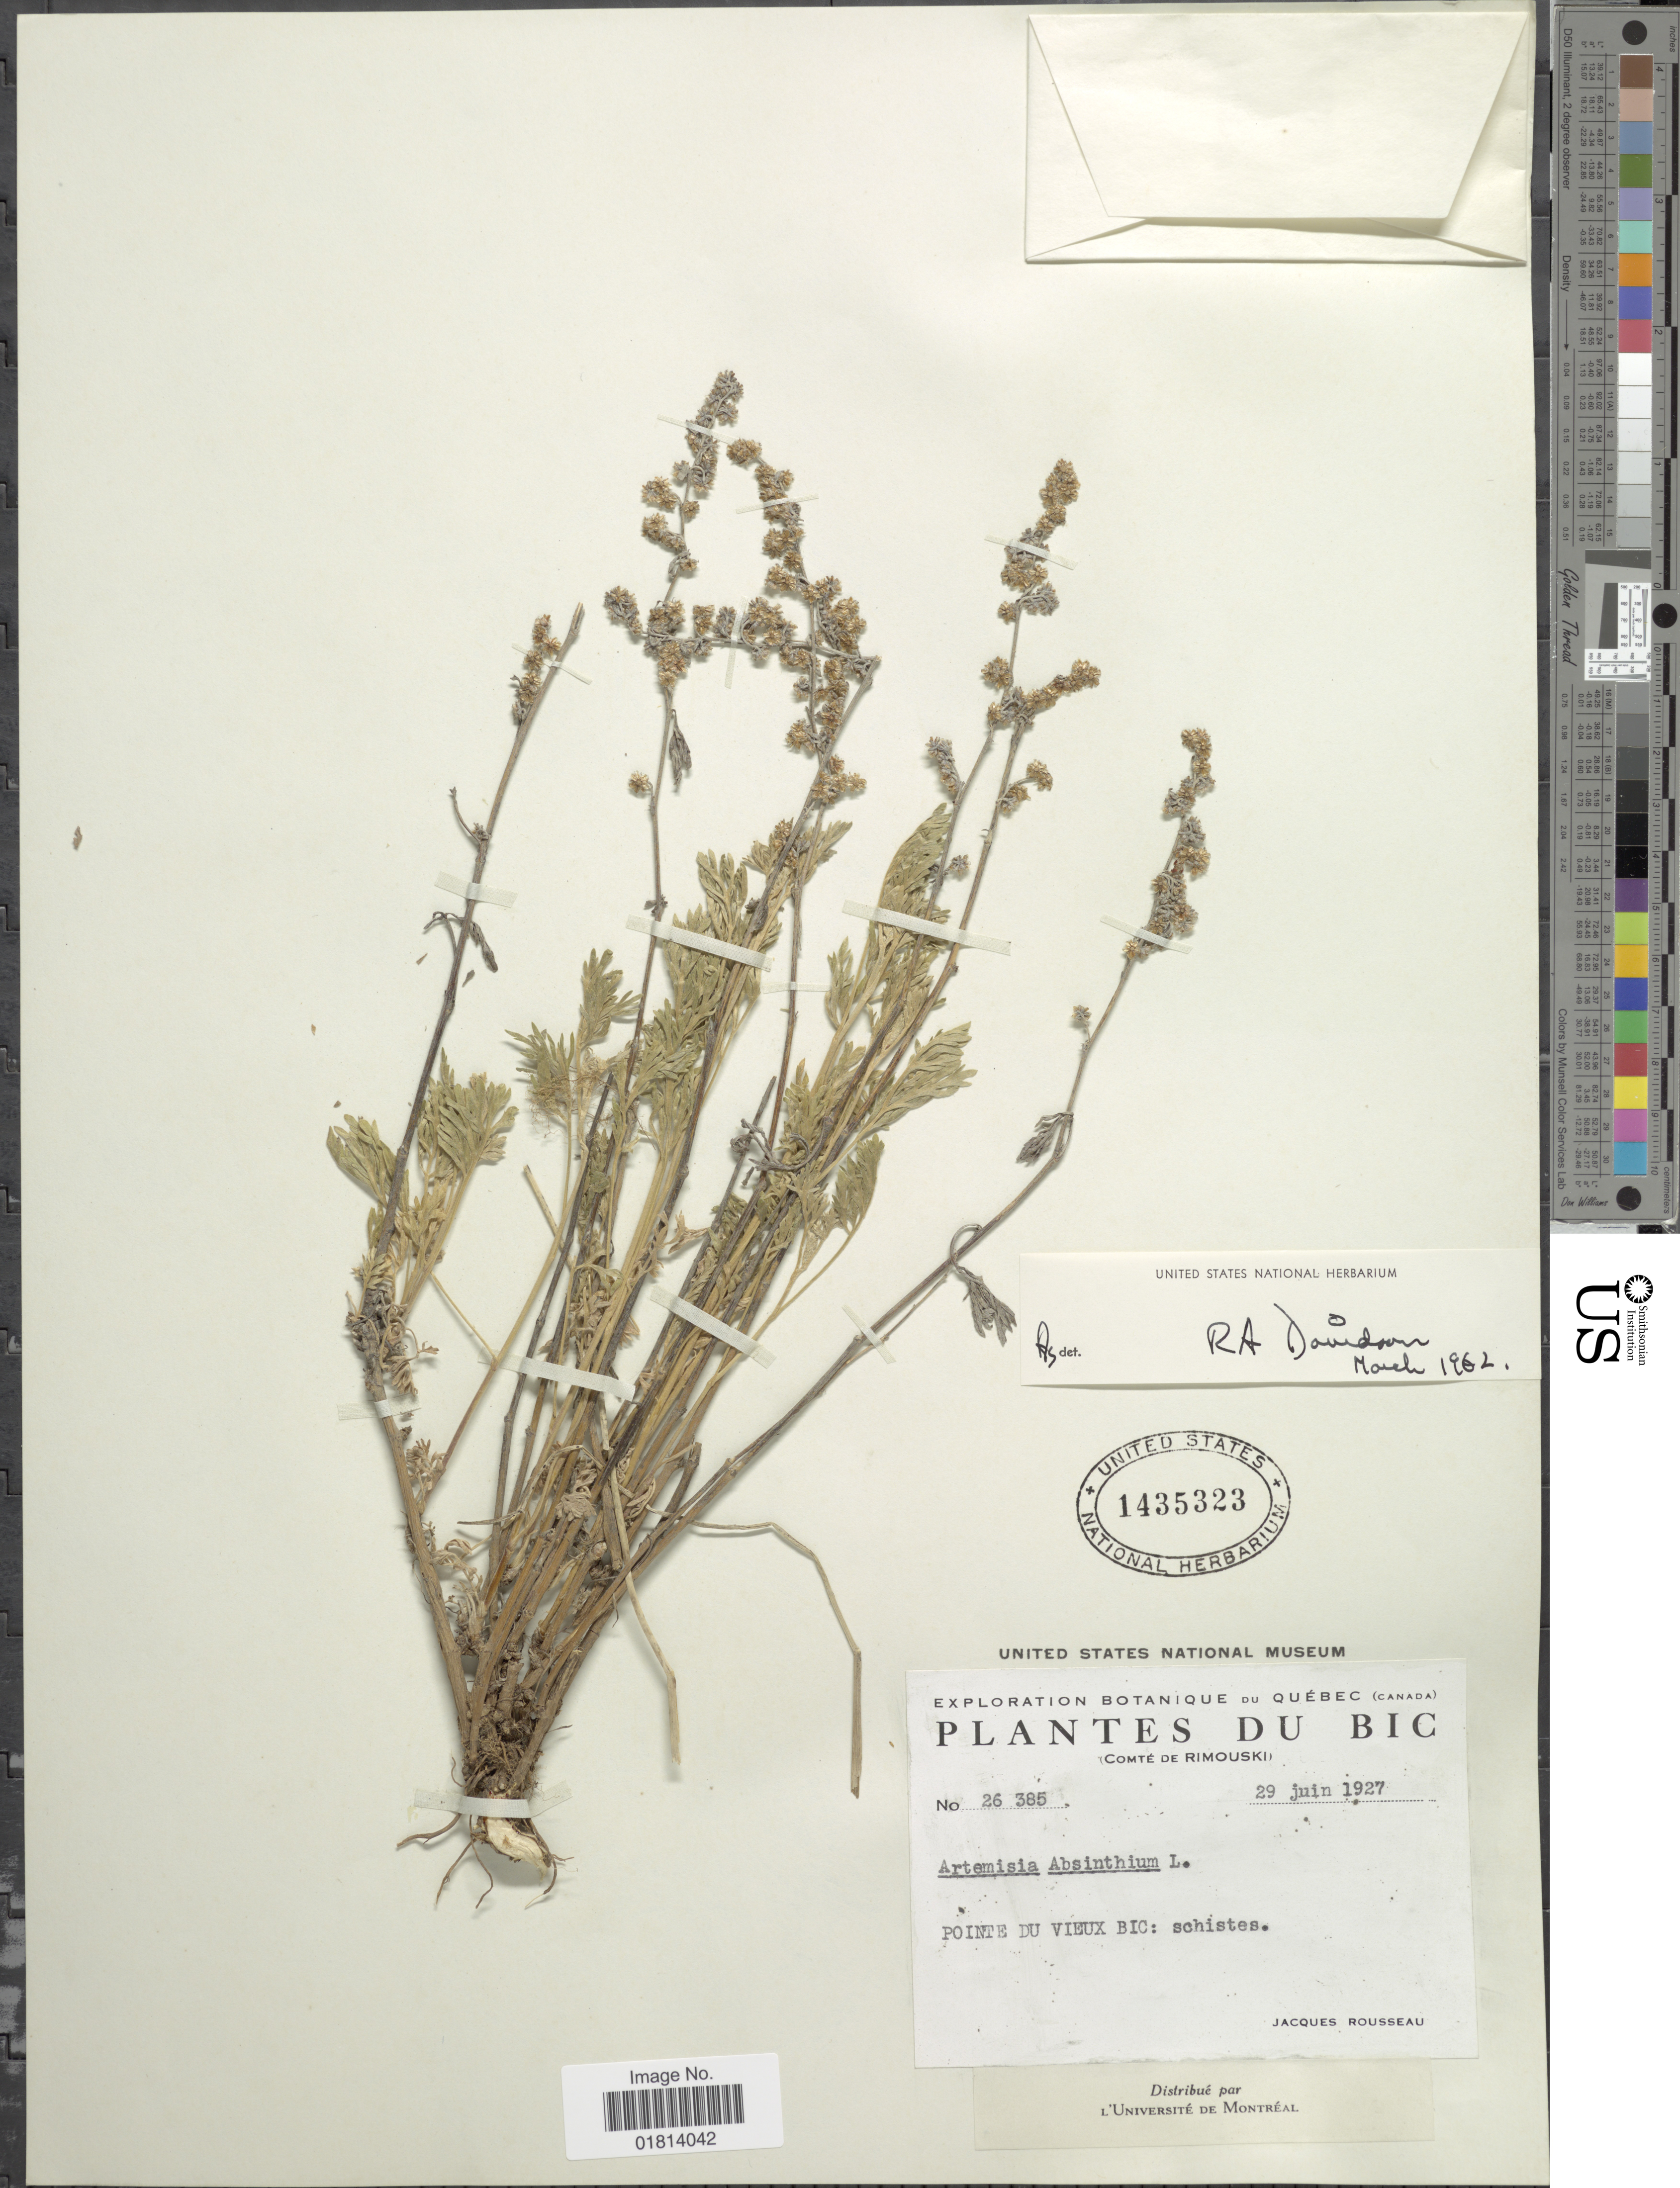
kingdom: Plantae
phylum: Tracheophyta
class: Magnoliopsida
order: Asterales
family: Asteraceae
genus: Artemisia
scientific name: Artemisia absinthium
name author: L.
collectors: J. Rousseau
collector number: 26385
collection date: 1927-06-29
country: Canada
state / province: Quebec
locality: Bic. Comté de Rimouski. Pointe du vieux Bic: schistes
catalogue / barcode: US 1435323